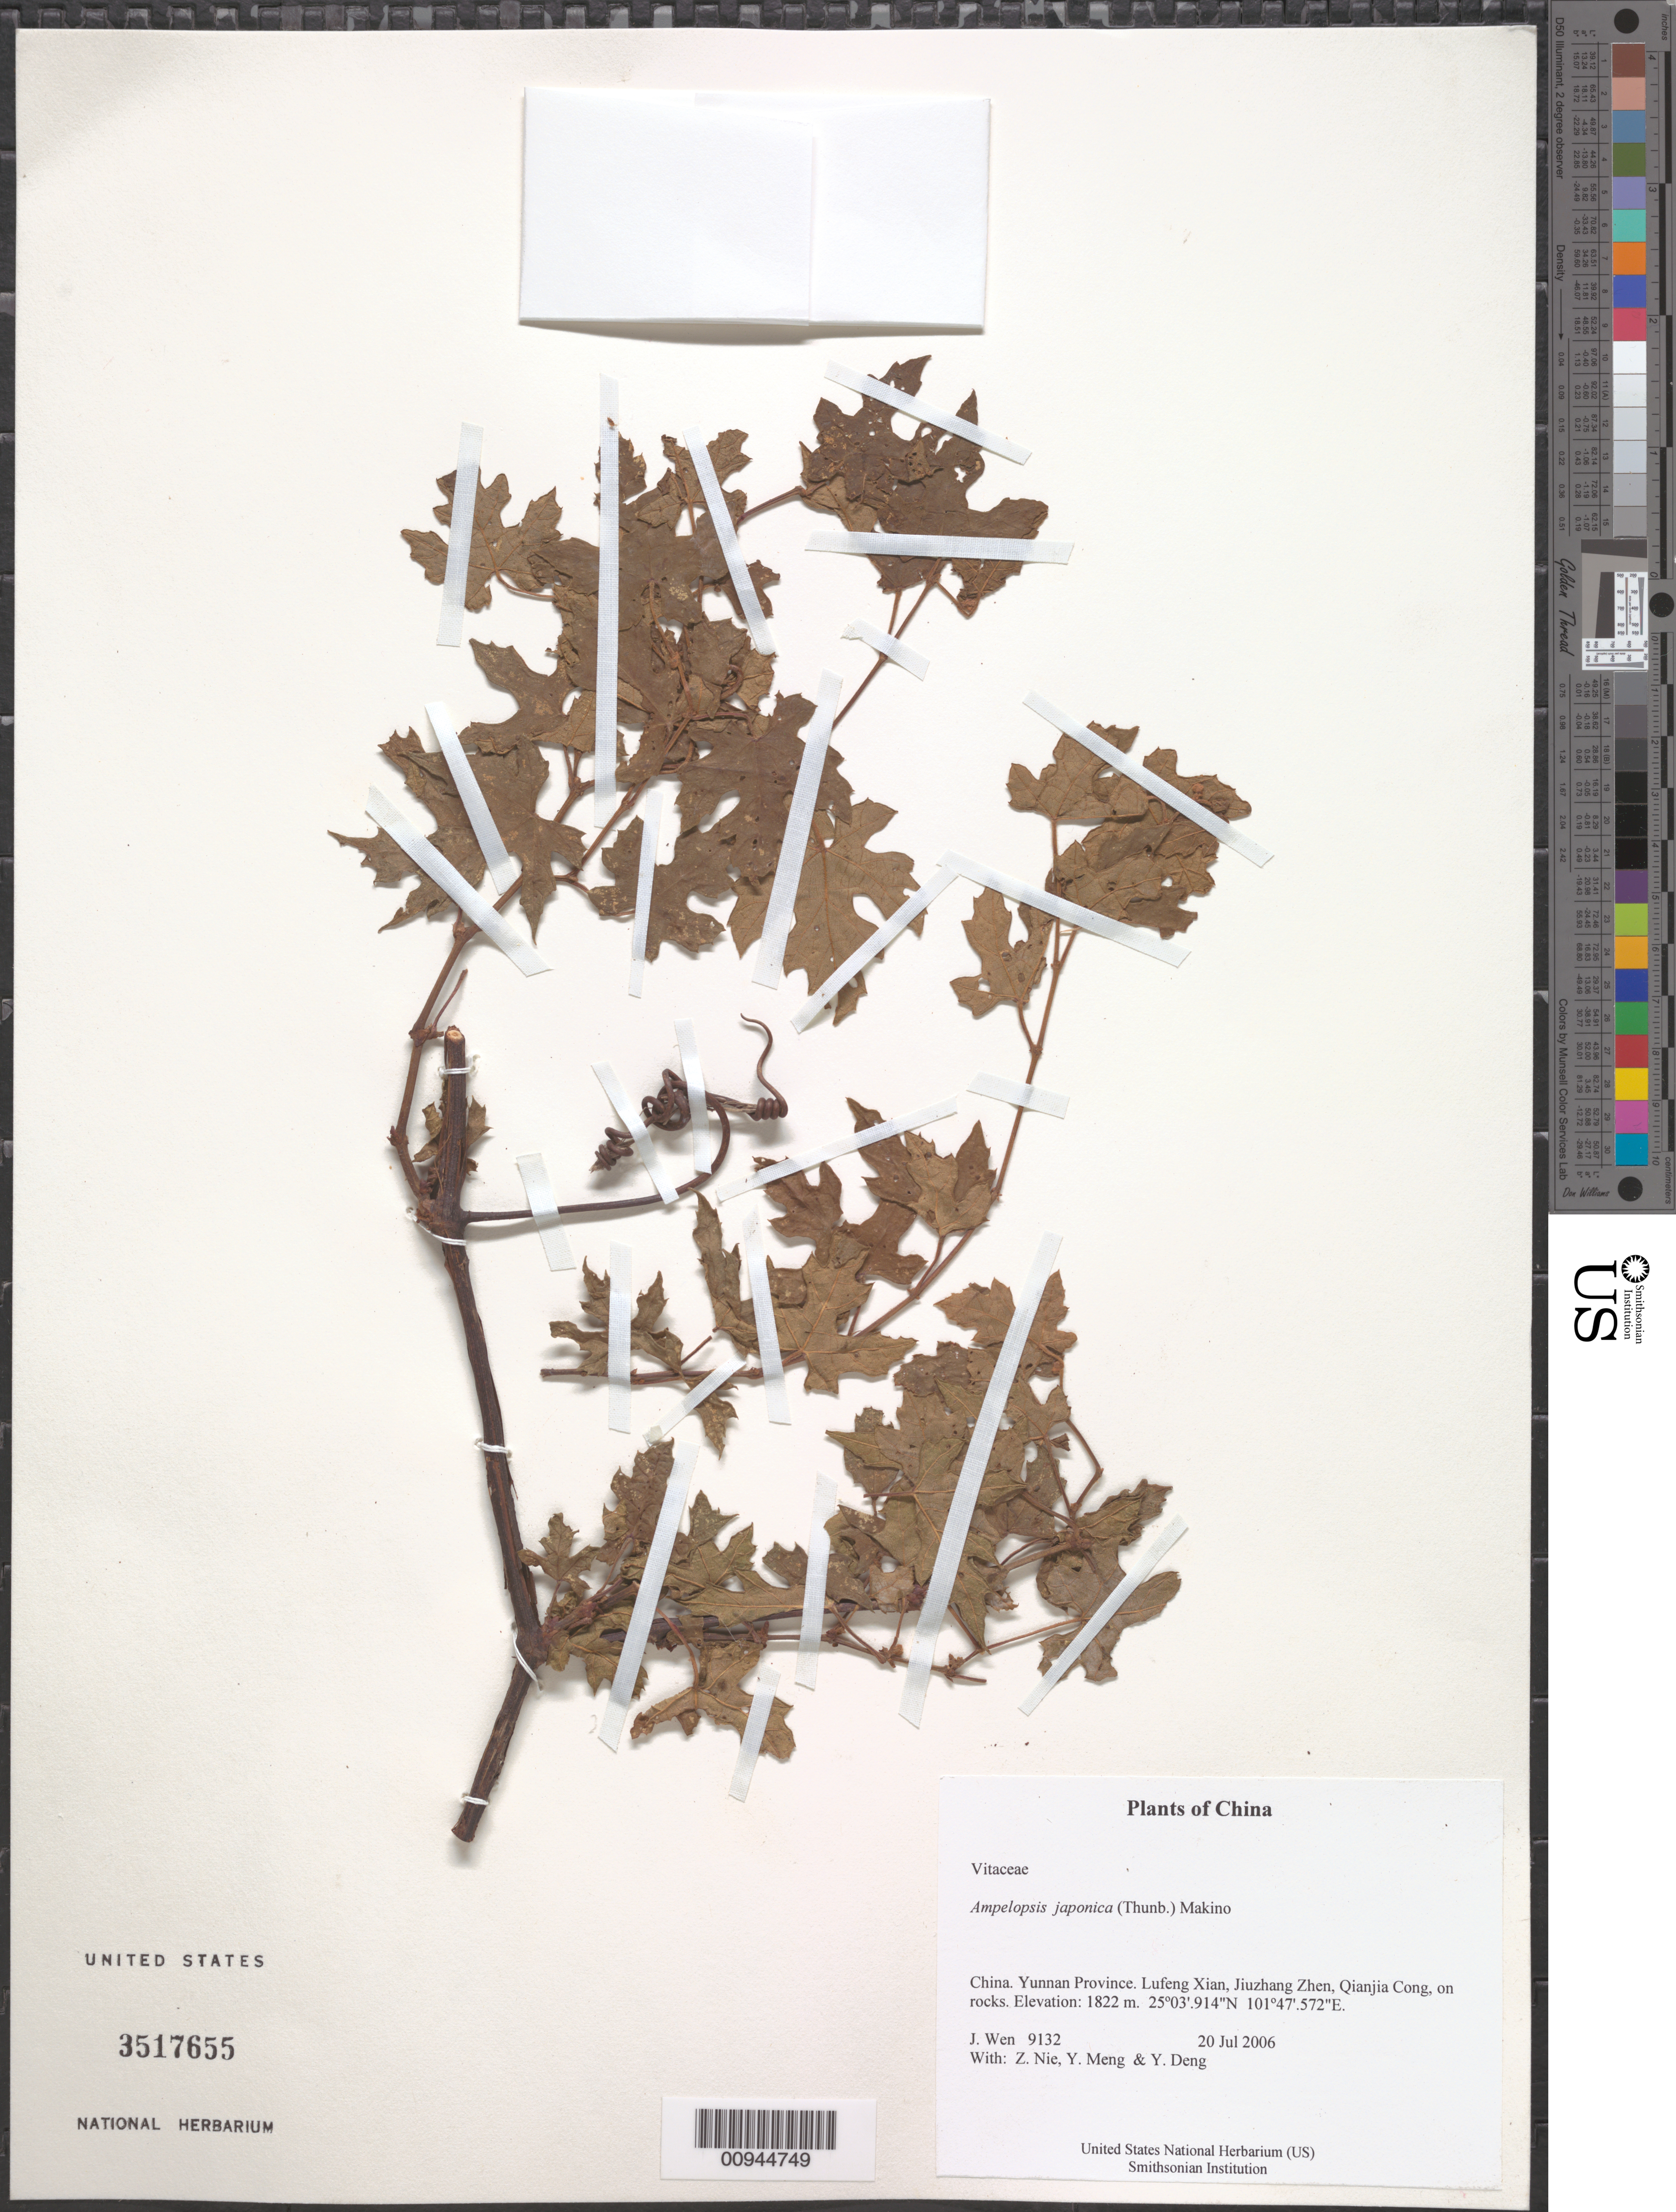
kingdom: Plantae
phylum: Tracheophyta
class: Magnoliopsida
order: Vitales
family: Vitaceae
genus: Ampelopsis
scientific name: Ampelopsis japonica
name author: (Thunb.) Makino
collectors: J. Wen, Z. Nie, Y. Meng & Y. Deng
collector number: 9132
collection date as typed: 20 Jul 2006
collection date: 2006-07-20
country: China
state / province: Yunnan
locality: Yunnan Province. Lufeng Xian, Jiuzhang Zhen, Qianjia Cong, on rocks.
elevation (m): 1822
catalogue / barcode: US 3517655